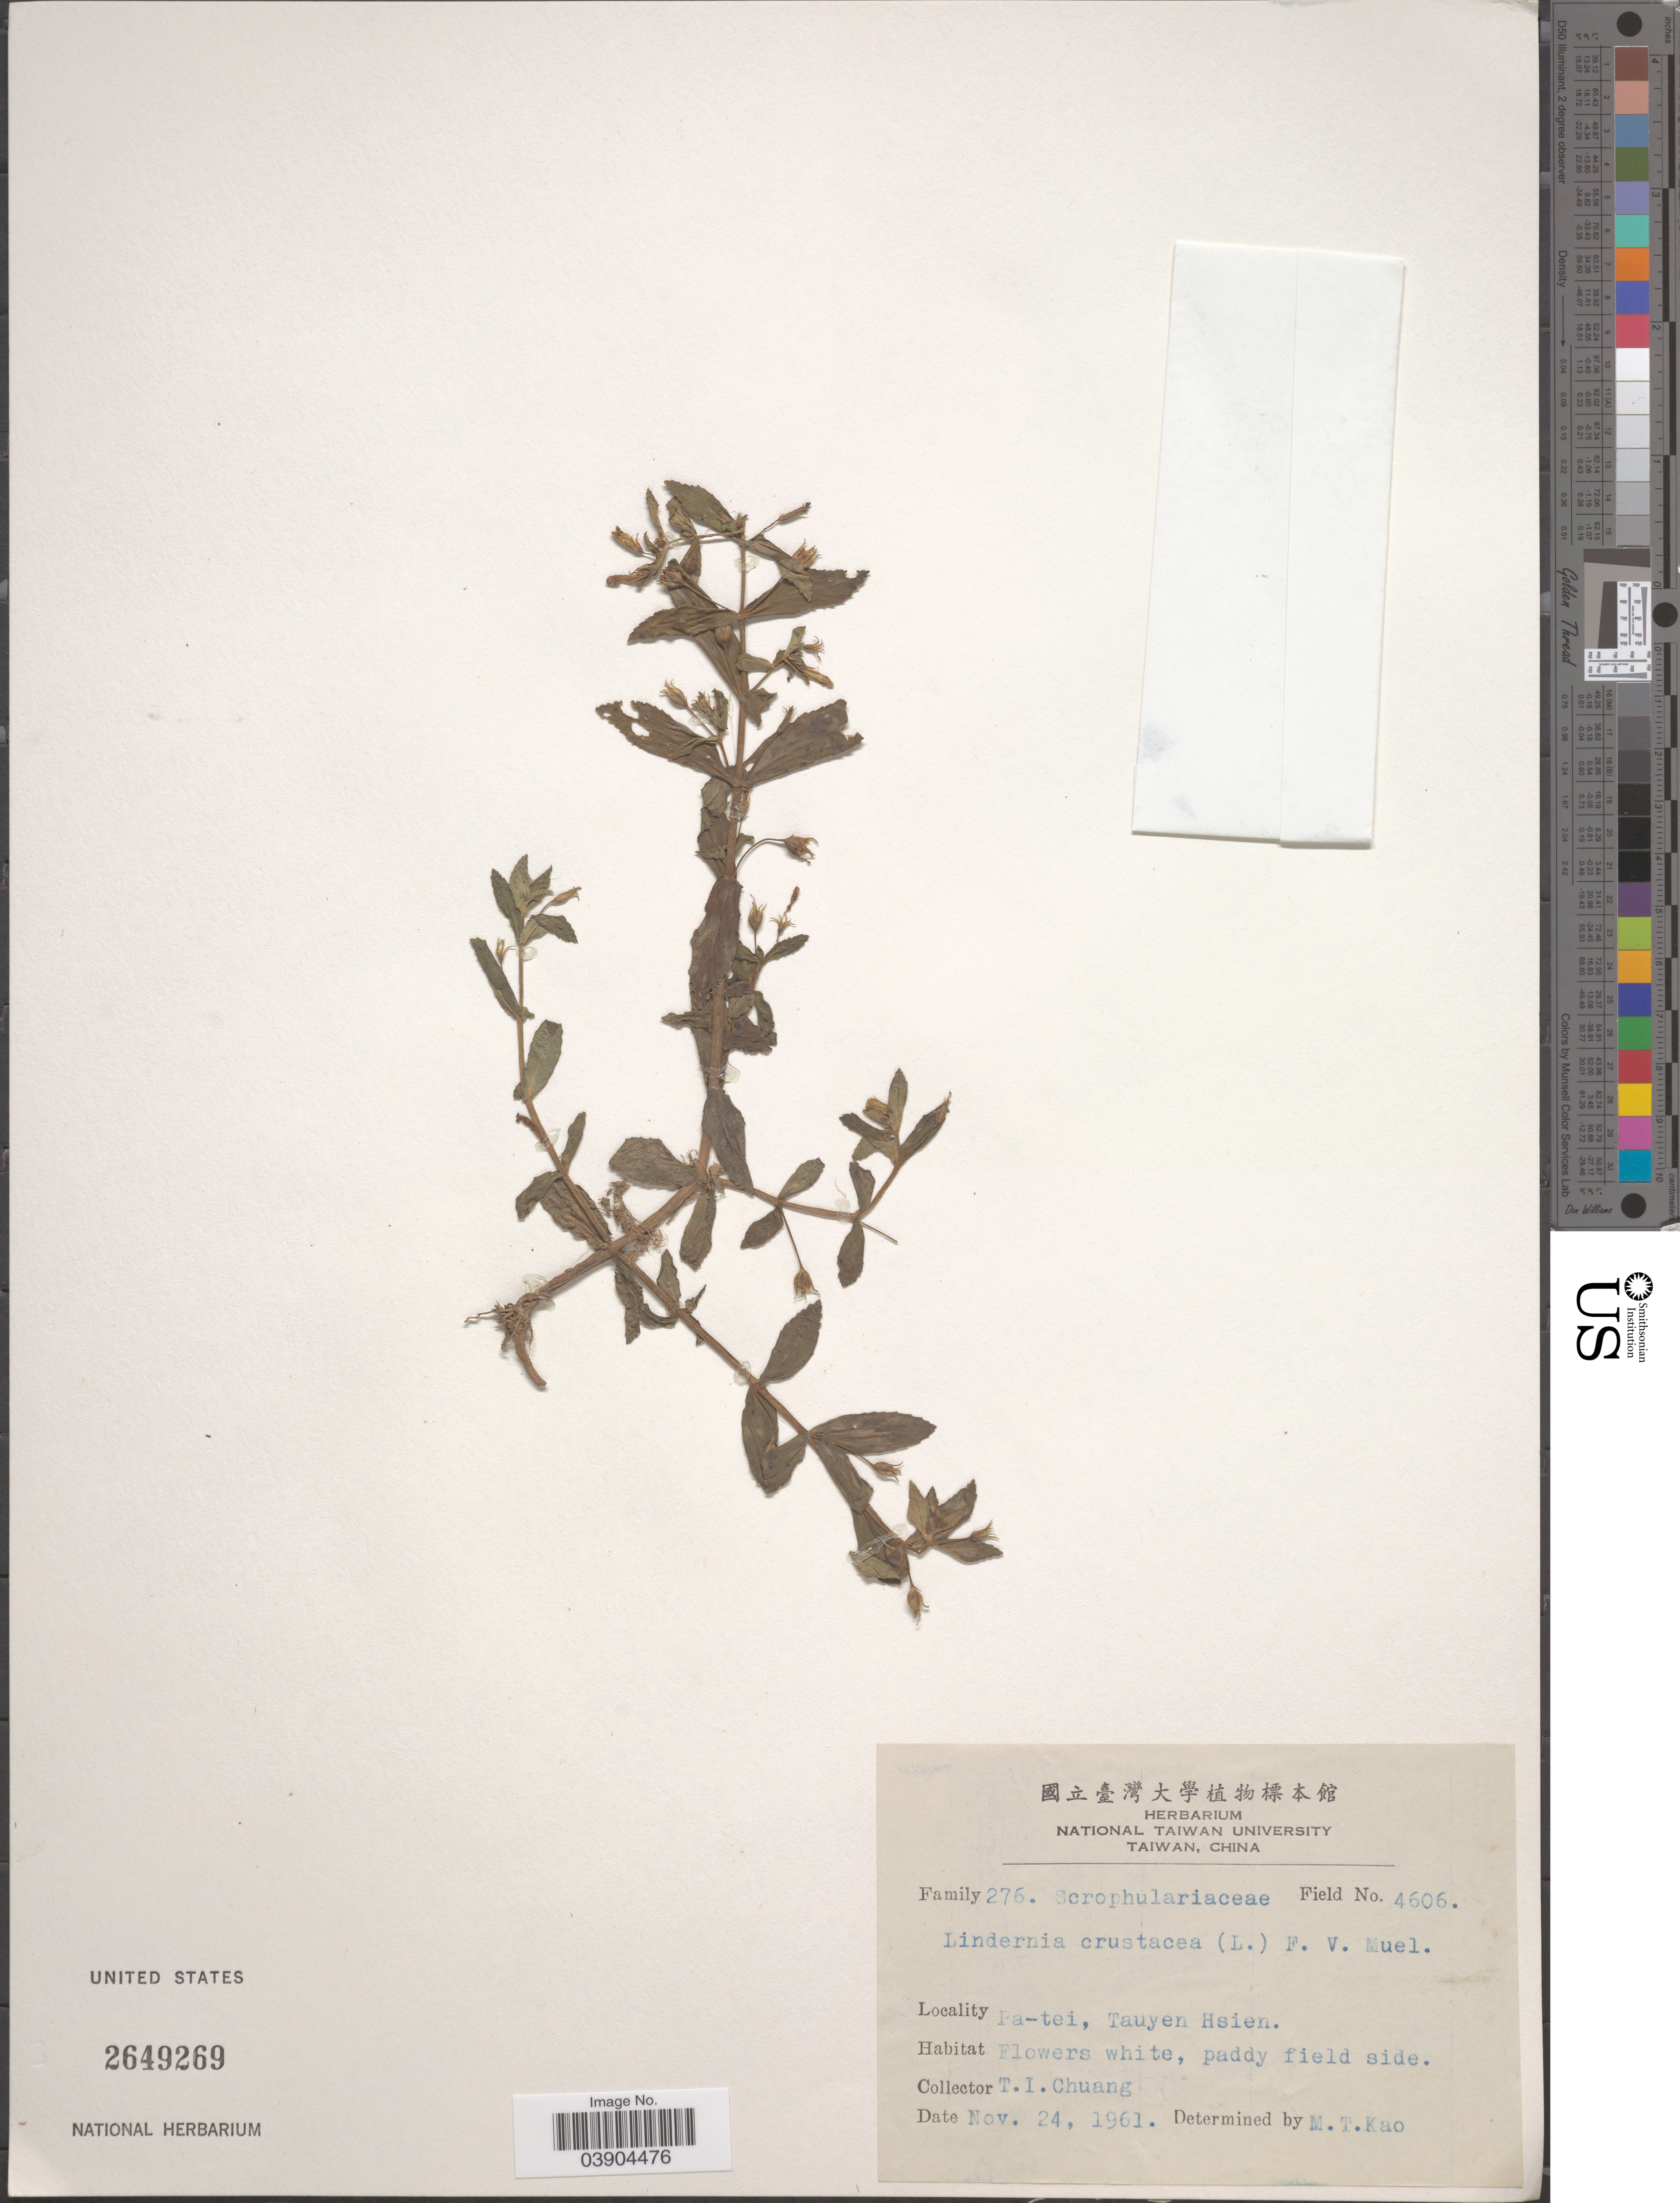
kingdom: Plantae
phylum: Tracheophyta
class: Magnoliopsida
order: Lamiales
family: Linderniaceae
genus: Lindernia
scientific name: Lindernia crustacea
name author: (L.) F. Muell.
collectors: T. Chuang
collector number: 276/4606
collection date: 1961-11-24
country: China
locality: Pa-tei, Tauyen Hsien.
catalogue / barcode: US 2649269